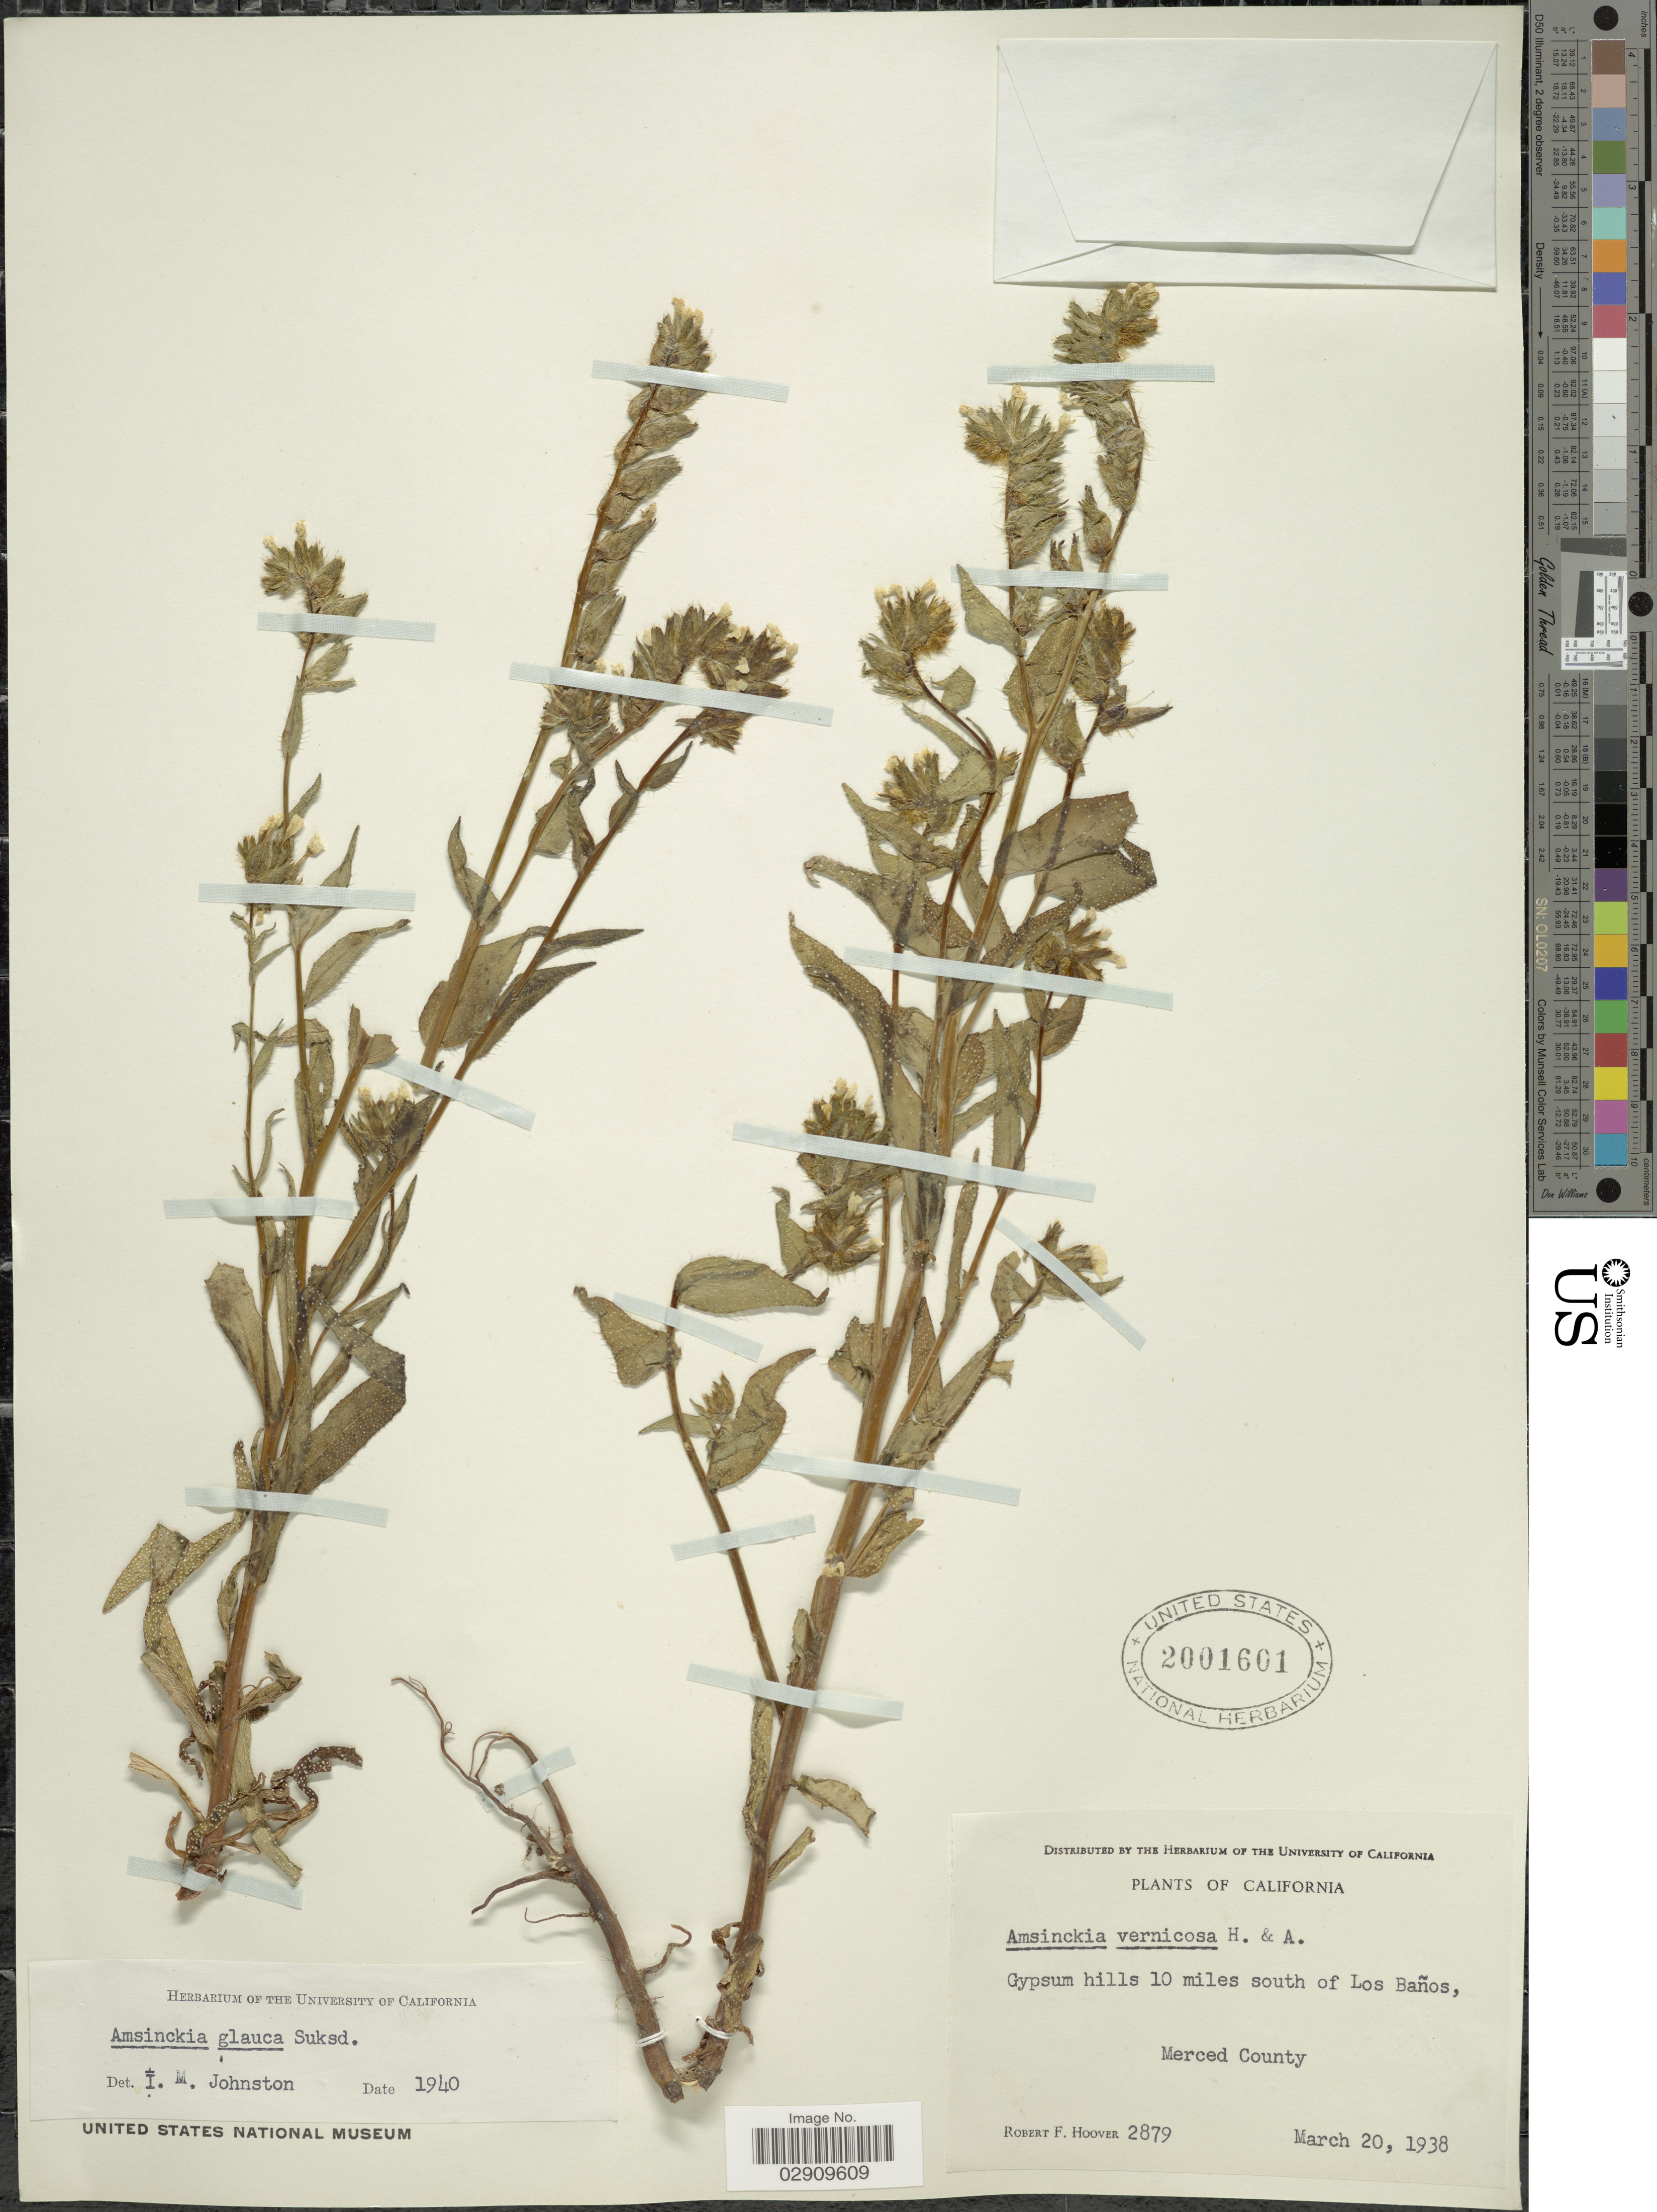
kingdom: Plantae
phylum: Tracheophyta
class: Magnoliopsida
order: Boraginales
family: Boraginaceae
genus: Amsinckia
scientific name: Amsinckia vernicosa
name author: Hook. & Arn.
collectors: R. F. Hoover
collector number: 2879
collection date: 1938-03-20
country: United States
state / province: California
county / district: Merced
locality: Gypsum hills 10 miles south of Los Baños, Merced County.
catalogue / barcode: US 2001601